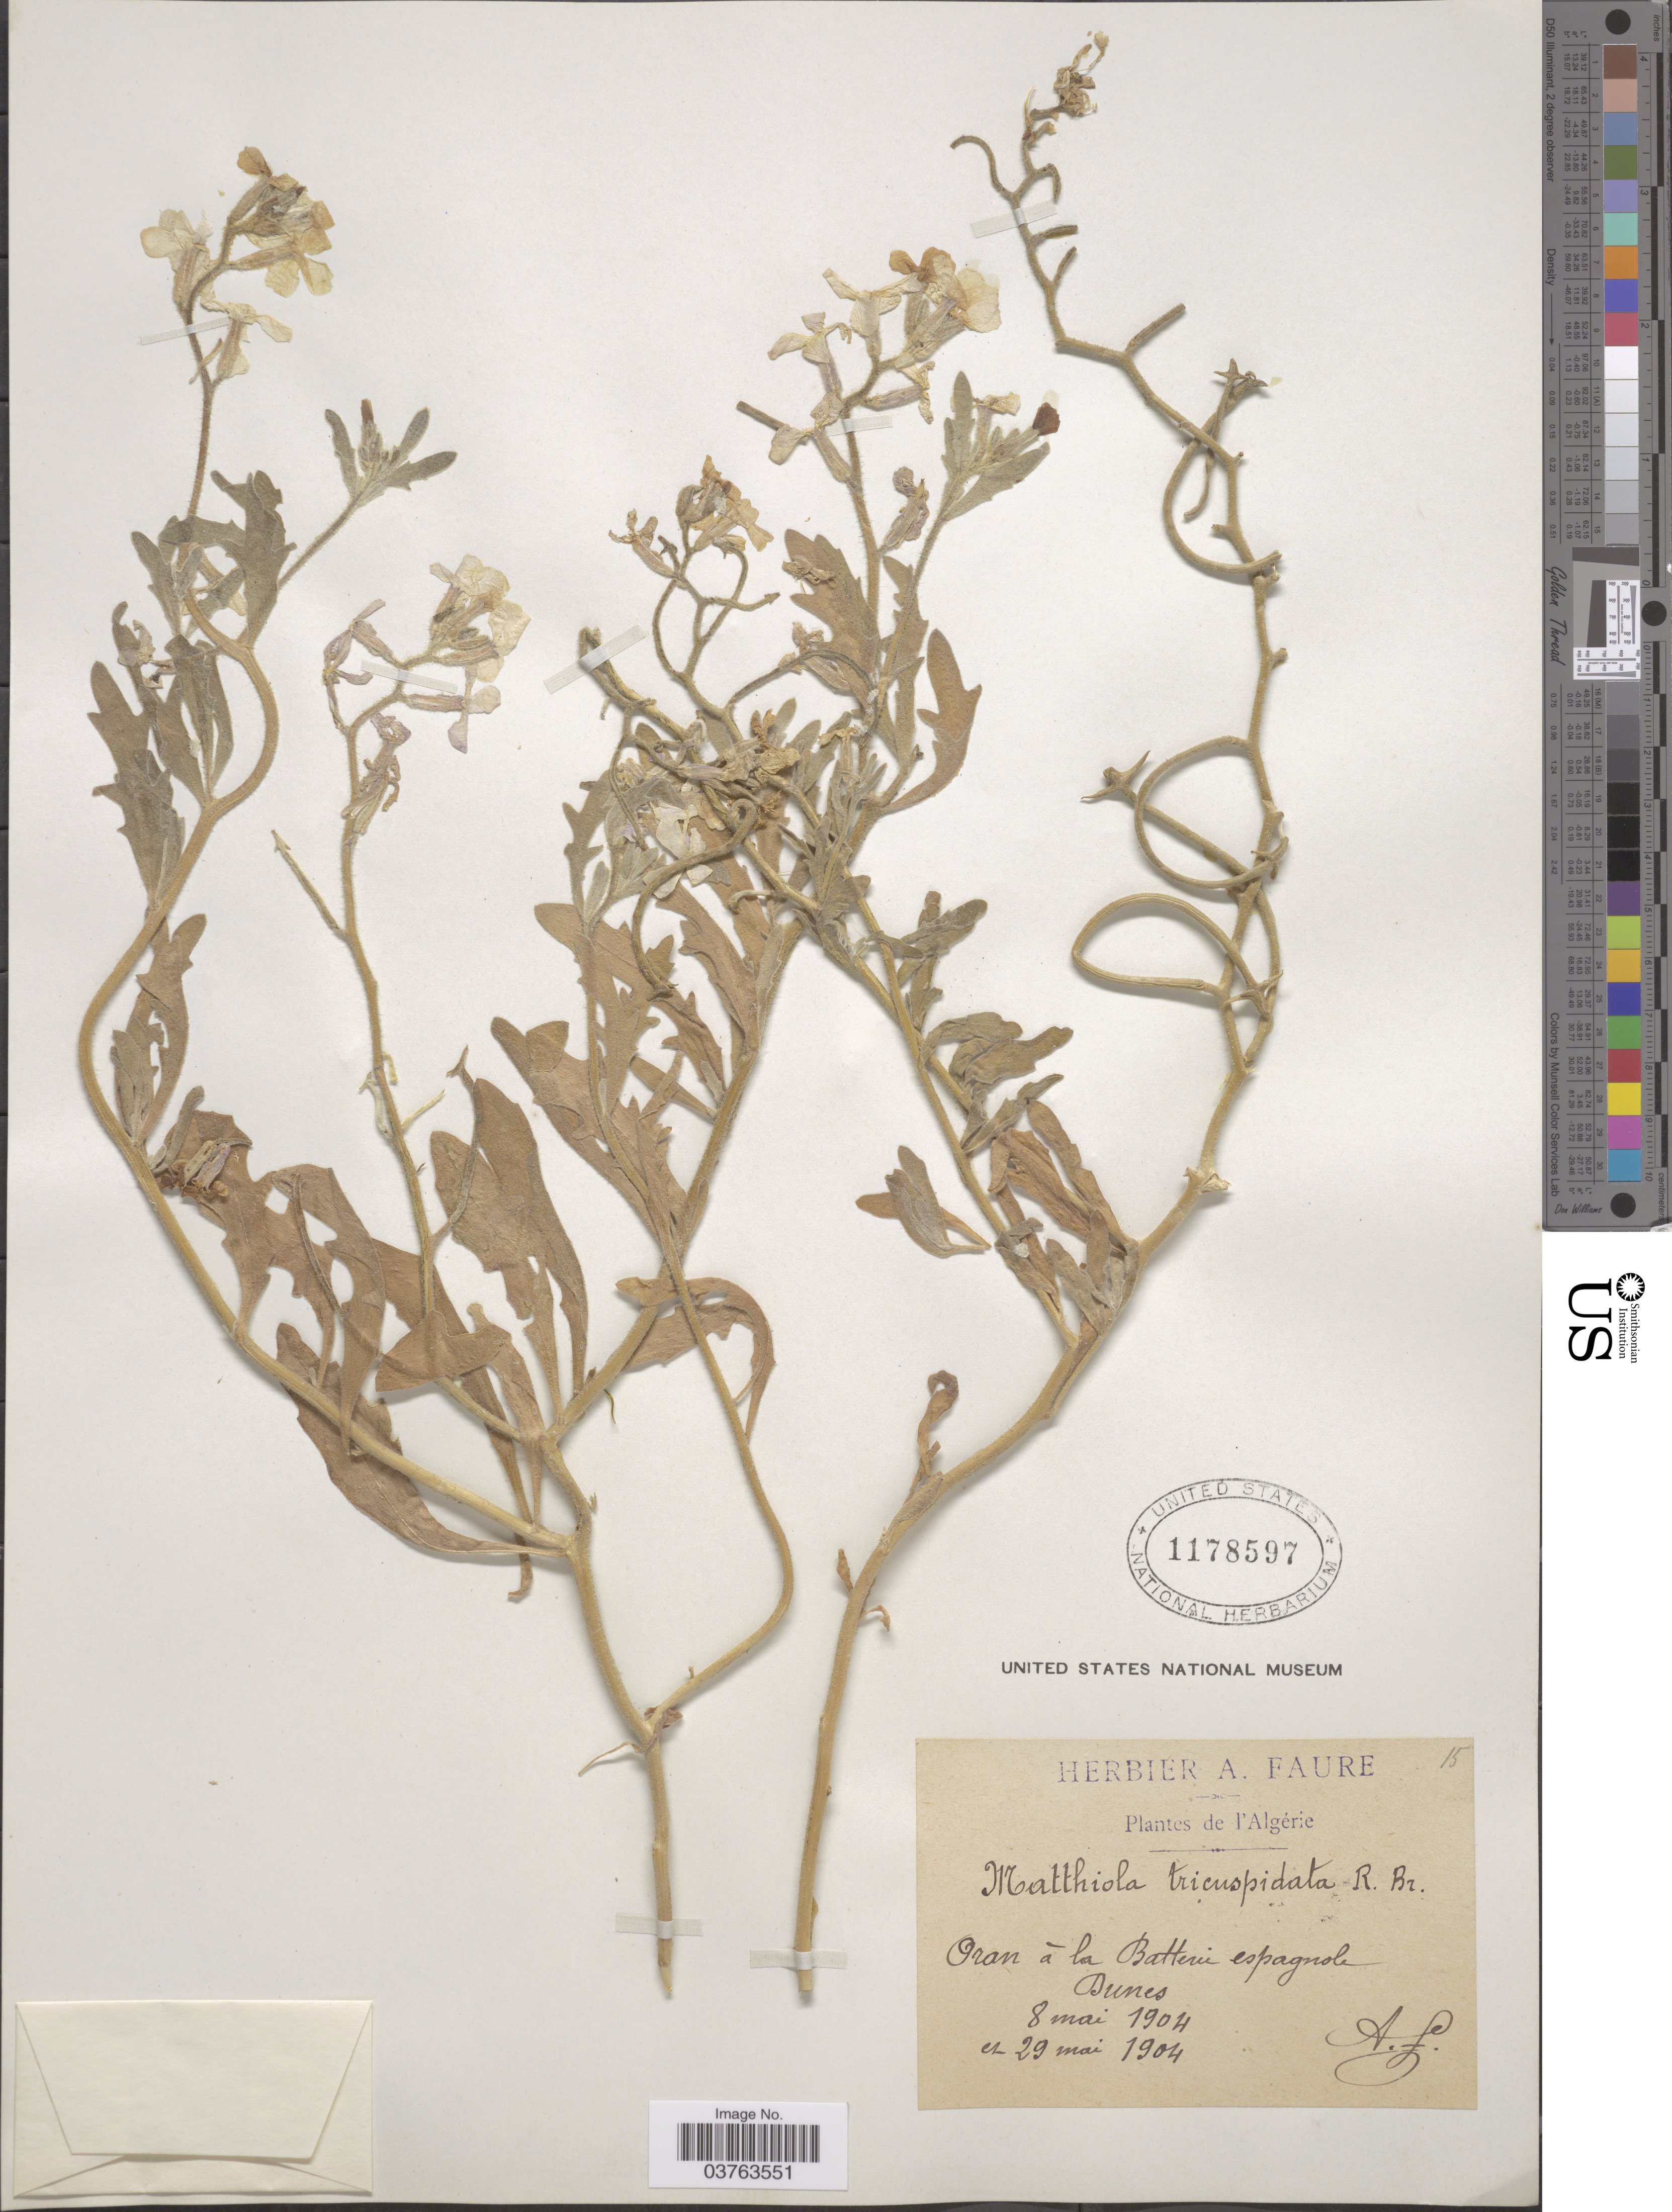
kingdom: Plantae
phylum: Tracheophyta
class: Magnoliopsida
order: Brassicales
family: Brassicaceae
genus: Matthiola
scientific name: Matthiola tricuspidata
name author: (L.) W.T. Aiton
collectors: A. Faure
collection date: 1904-05-08/1904-05-29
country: Algeria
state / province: Oran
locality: Oran á la Batterie espagnole Dunes.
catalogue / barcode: US 1178597